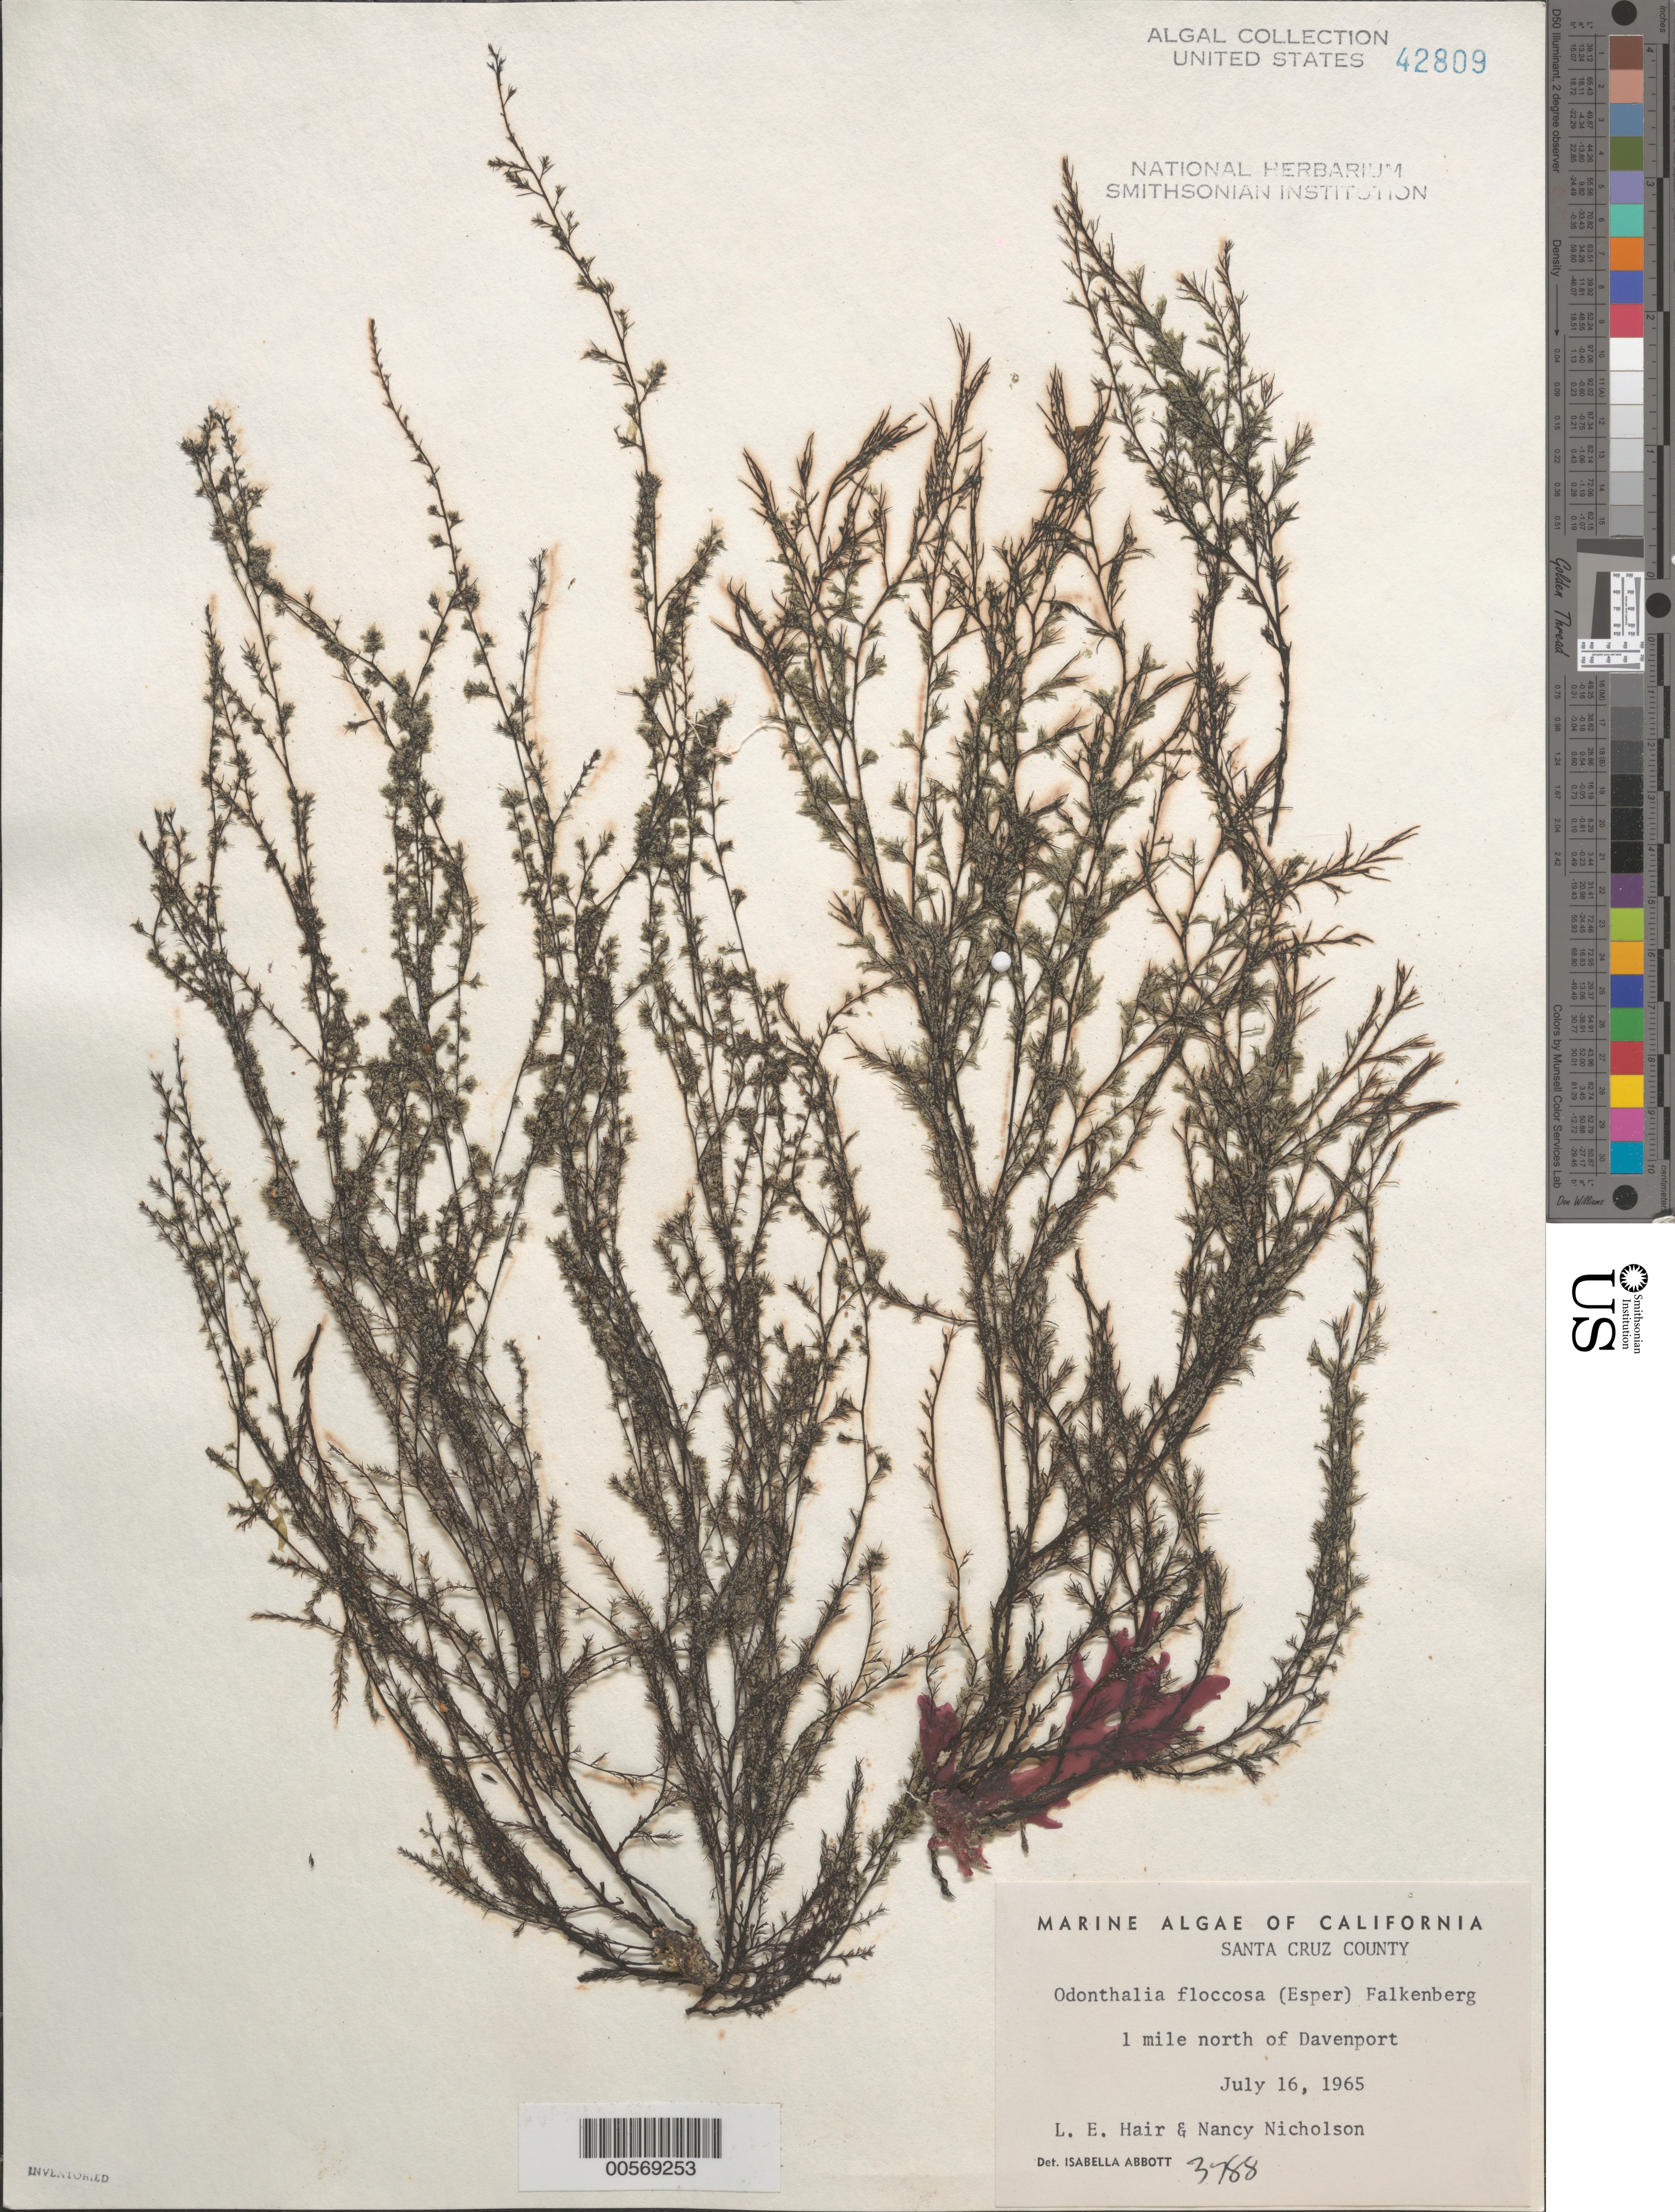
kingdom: Plantae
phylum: Rhodophyta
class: Florideophyceae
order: Ceramiales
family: Rhodomelaceae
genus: Odonthalia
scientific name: Odonthalia floccosa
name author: (Esper) Falkenb.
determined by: Abbott, Isabella A.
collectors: L. Hair & N. Nicholson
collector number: IAA 3788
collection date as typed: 16 Jul 1965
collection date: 1965-07-16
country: United States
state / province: California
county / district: Santa Cruz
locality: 1 mile north of Davenport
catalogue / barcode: US 42809